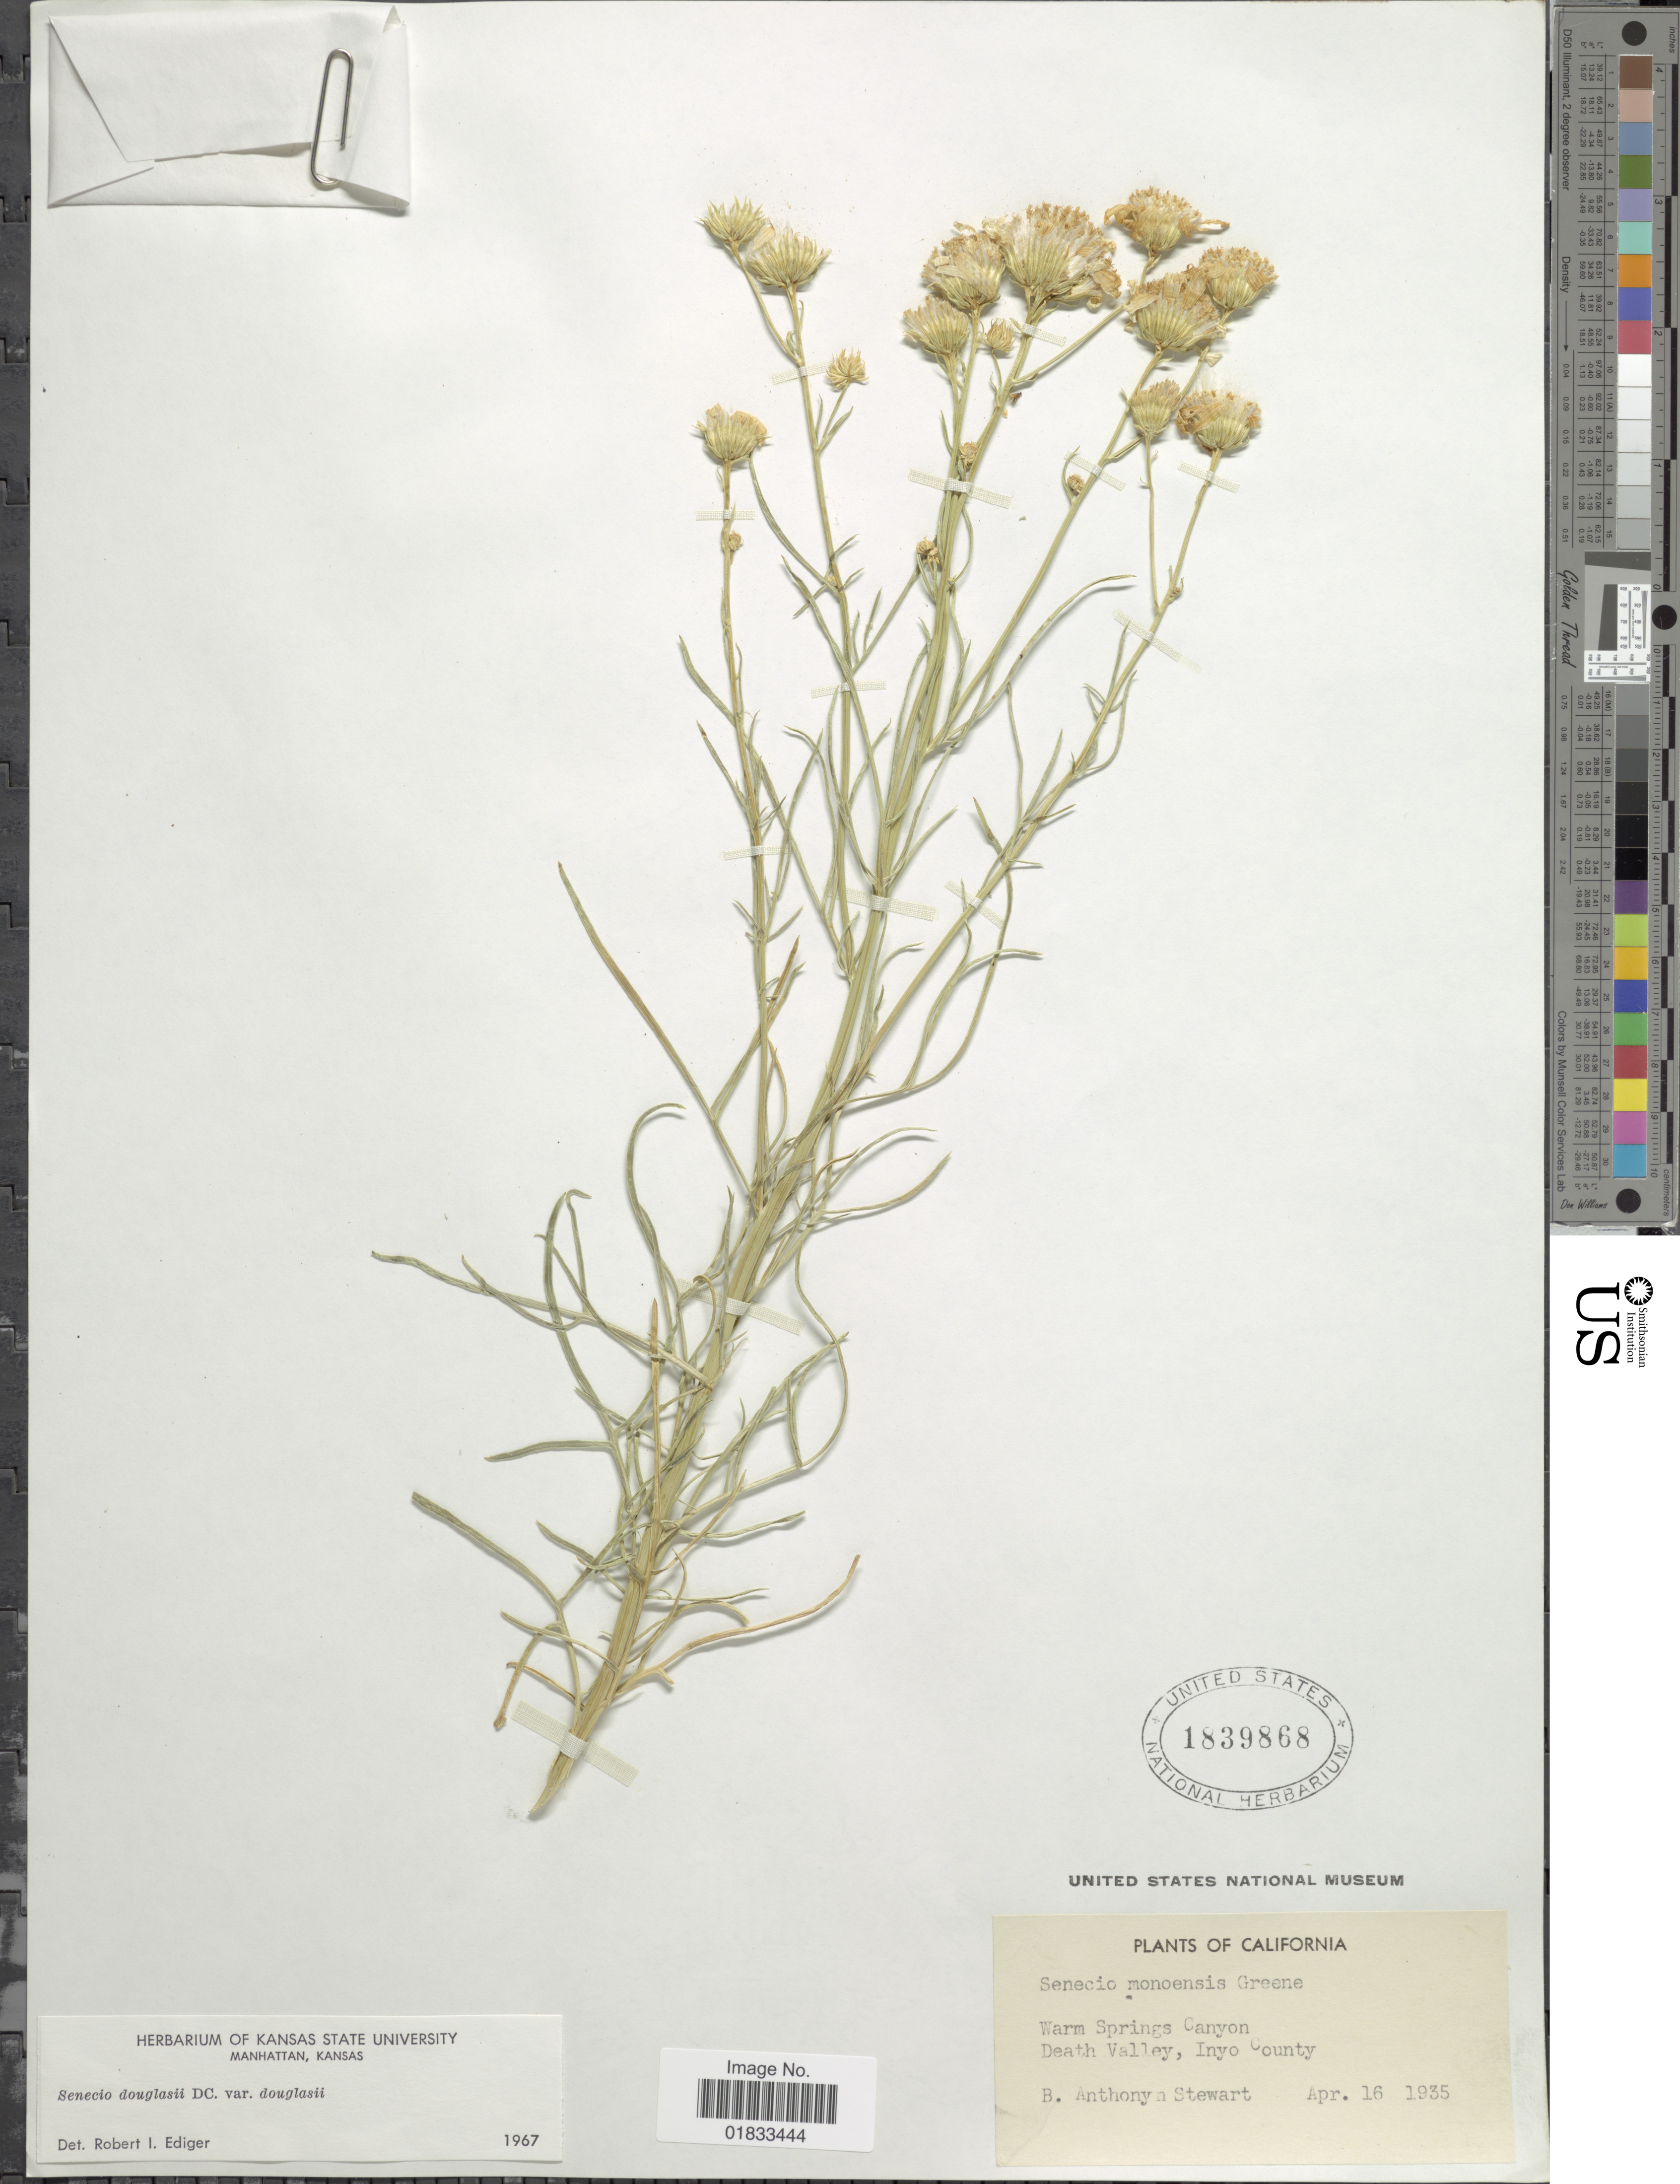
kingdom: Plantae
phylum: Tracheophyta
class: Magnoliopsida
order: Asterales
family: Asteraceae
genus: Senecio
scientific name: Senecio flaccidus var. douglasii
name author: (DC.) B.L. Turner & T.M. Barkley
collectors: B. Stewart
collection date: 1935-04-16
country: United States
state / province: California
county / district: Inyo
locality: Warm Springs Canyon, Death Valley, Inyo County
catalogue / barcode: US 1839868